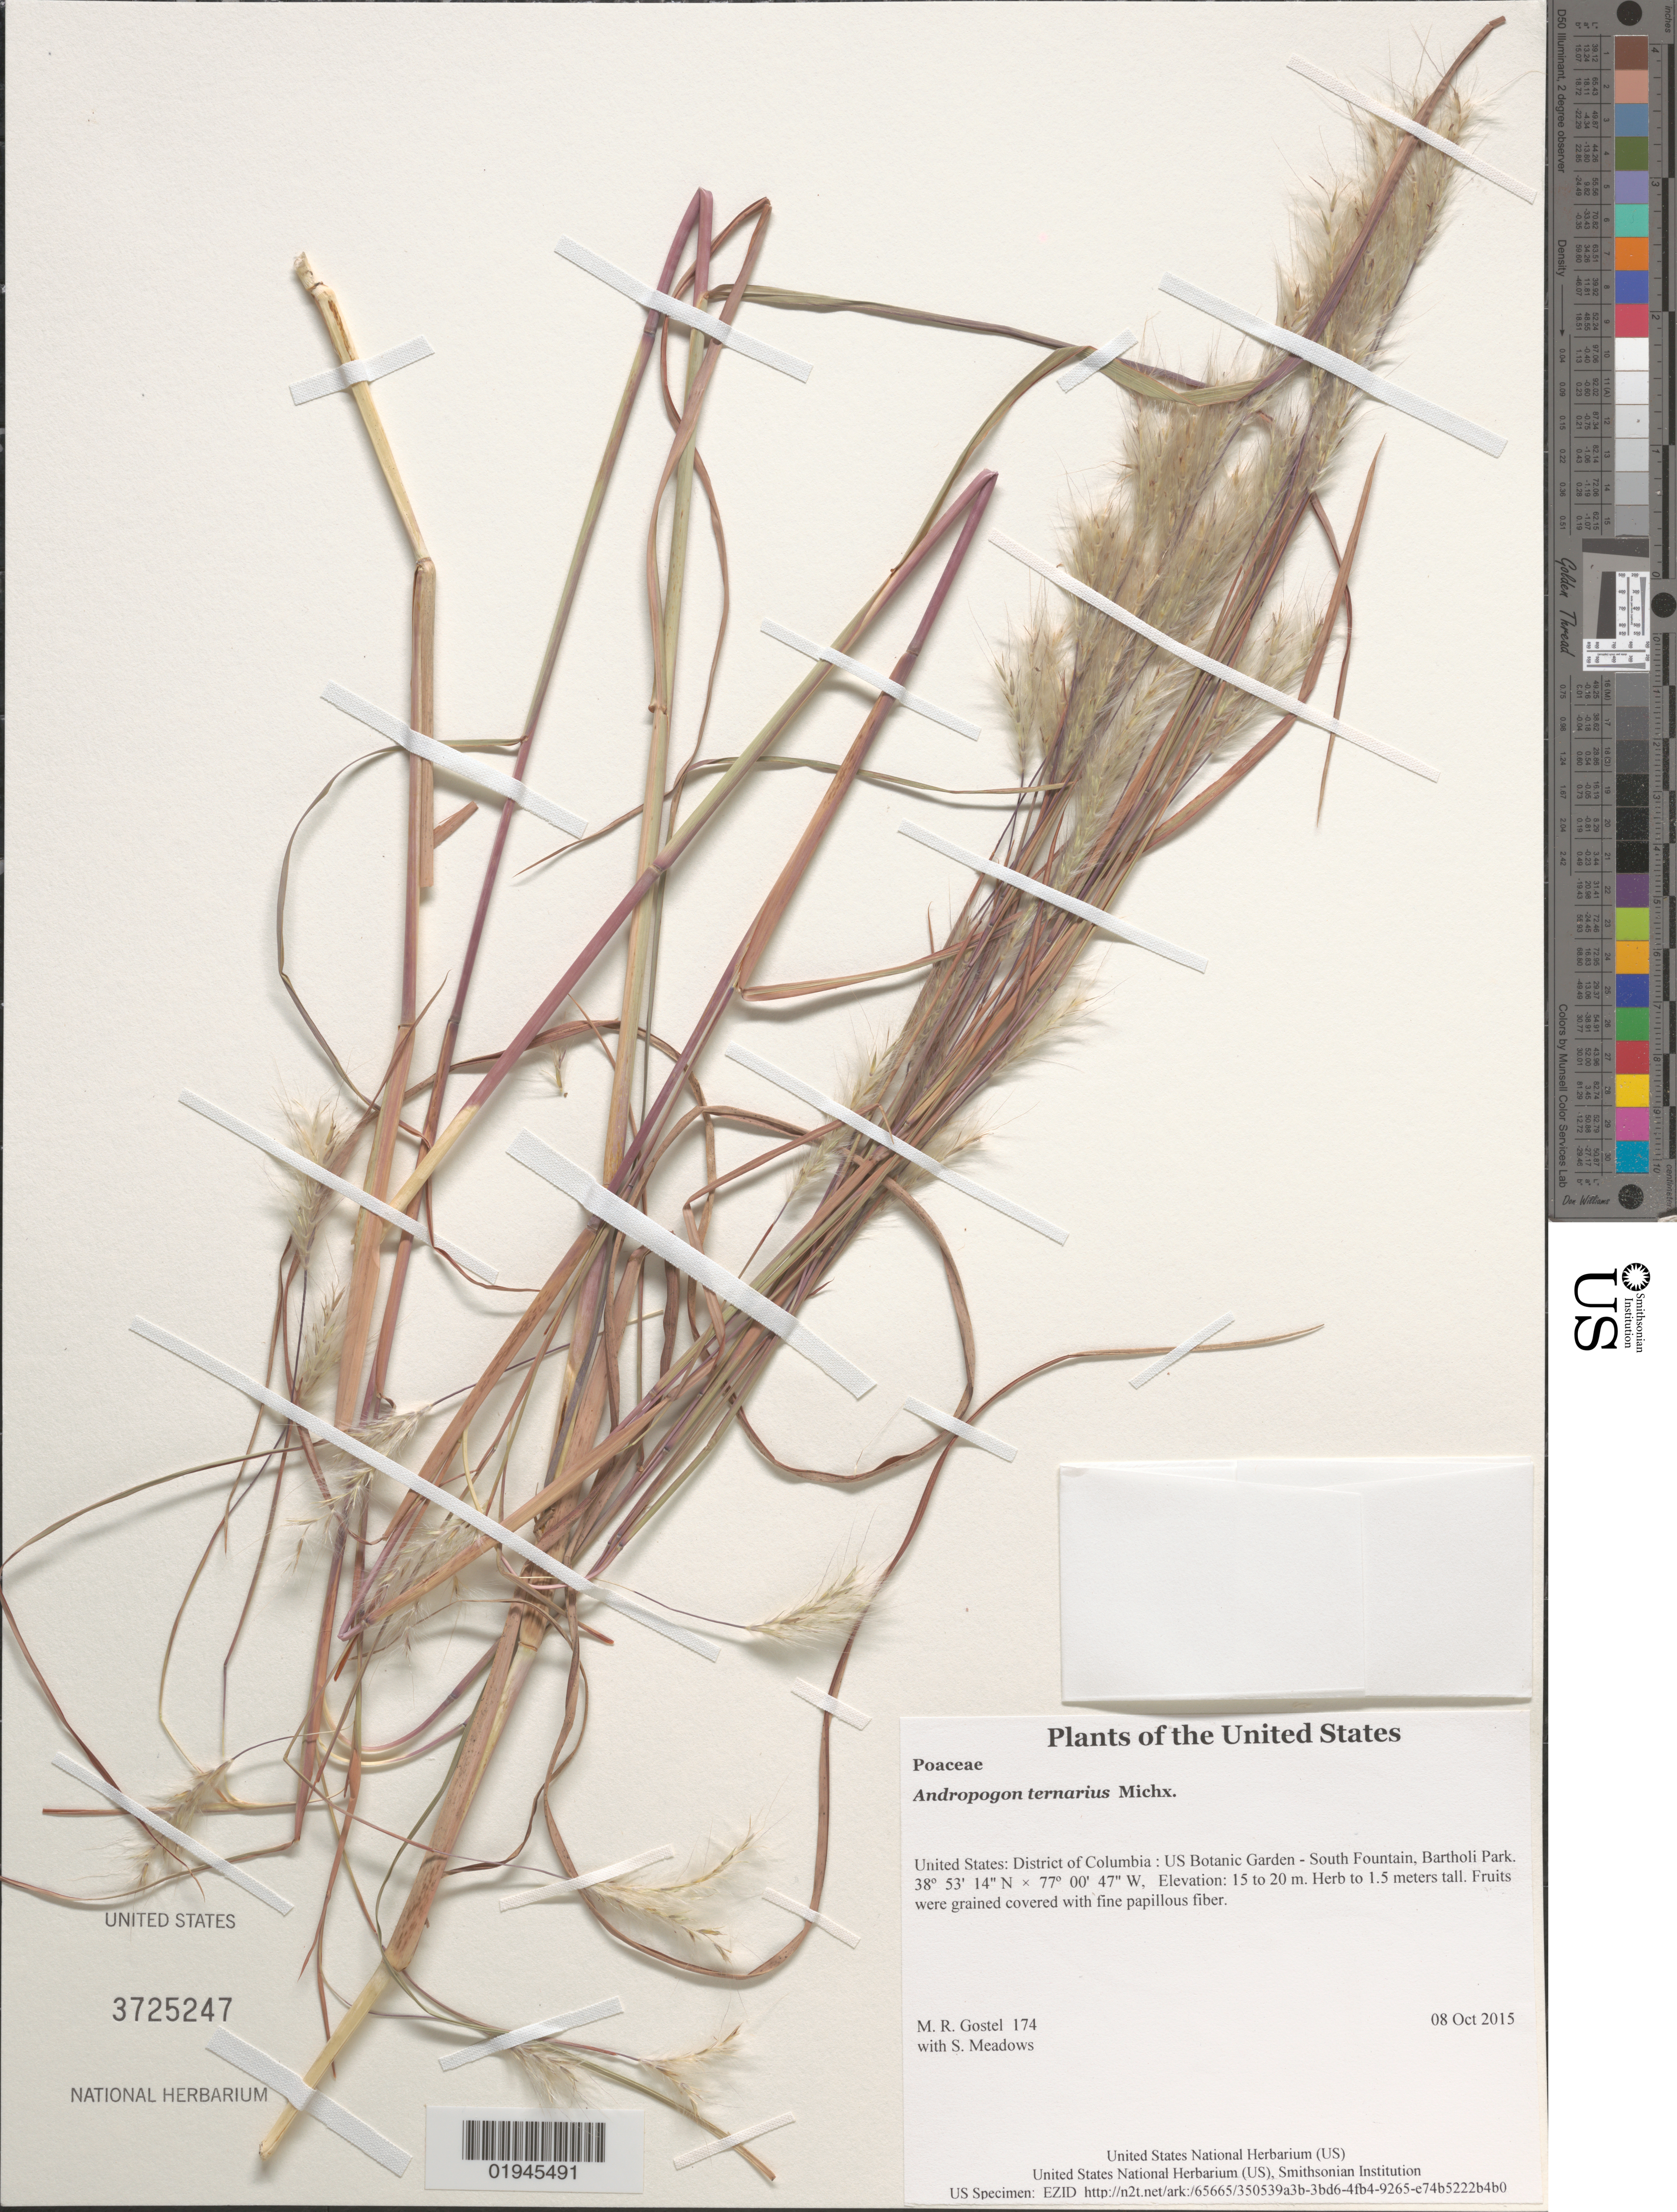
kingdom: Plantae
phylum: Tracheophyta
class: Liliopsida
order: Poales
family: Poaceae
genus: Andropogon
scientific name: Andropogon ternarius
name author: Michx.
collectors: M. R. Gostel & S. Meadows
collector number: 174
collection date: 2015-10-08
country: United States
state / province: District of Columbia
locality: US Botanic Garden - South Fountain, Bartholi Park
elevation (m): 15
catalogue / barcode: US 3725247